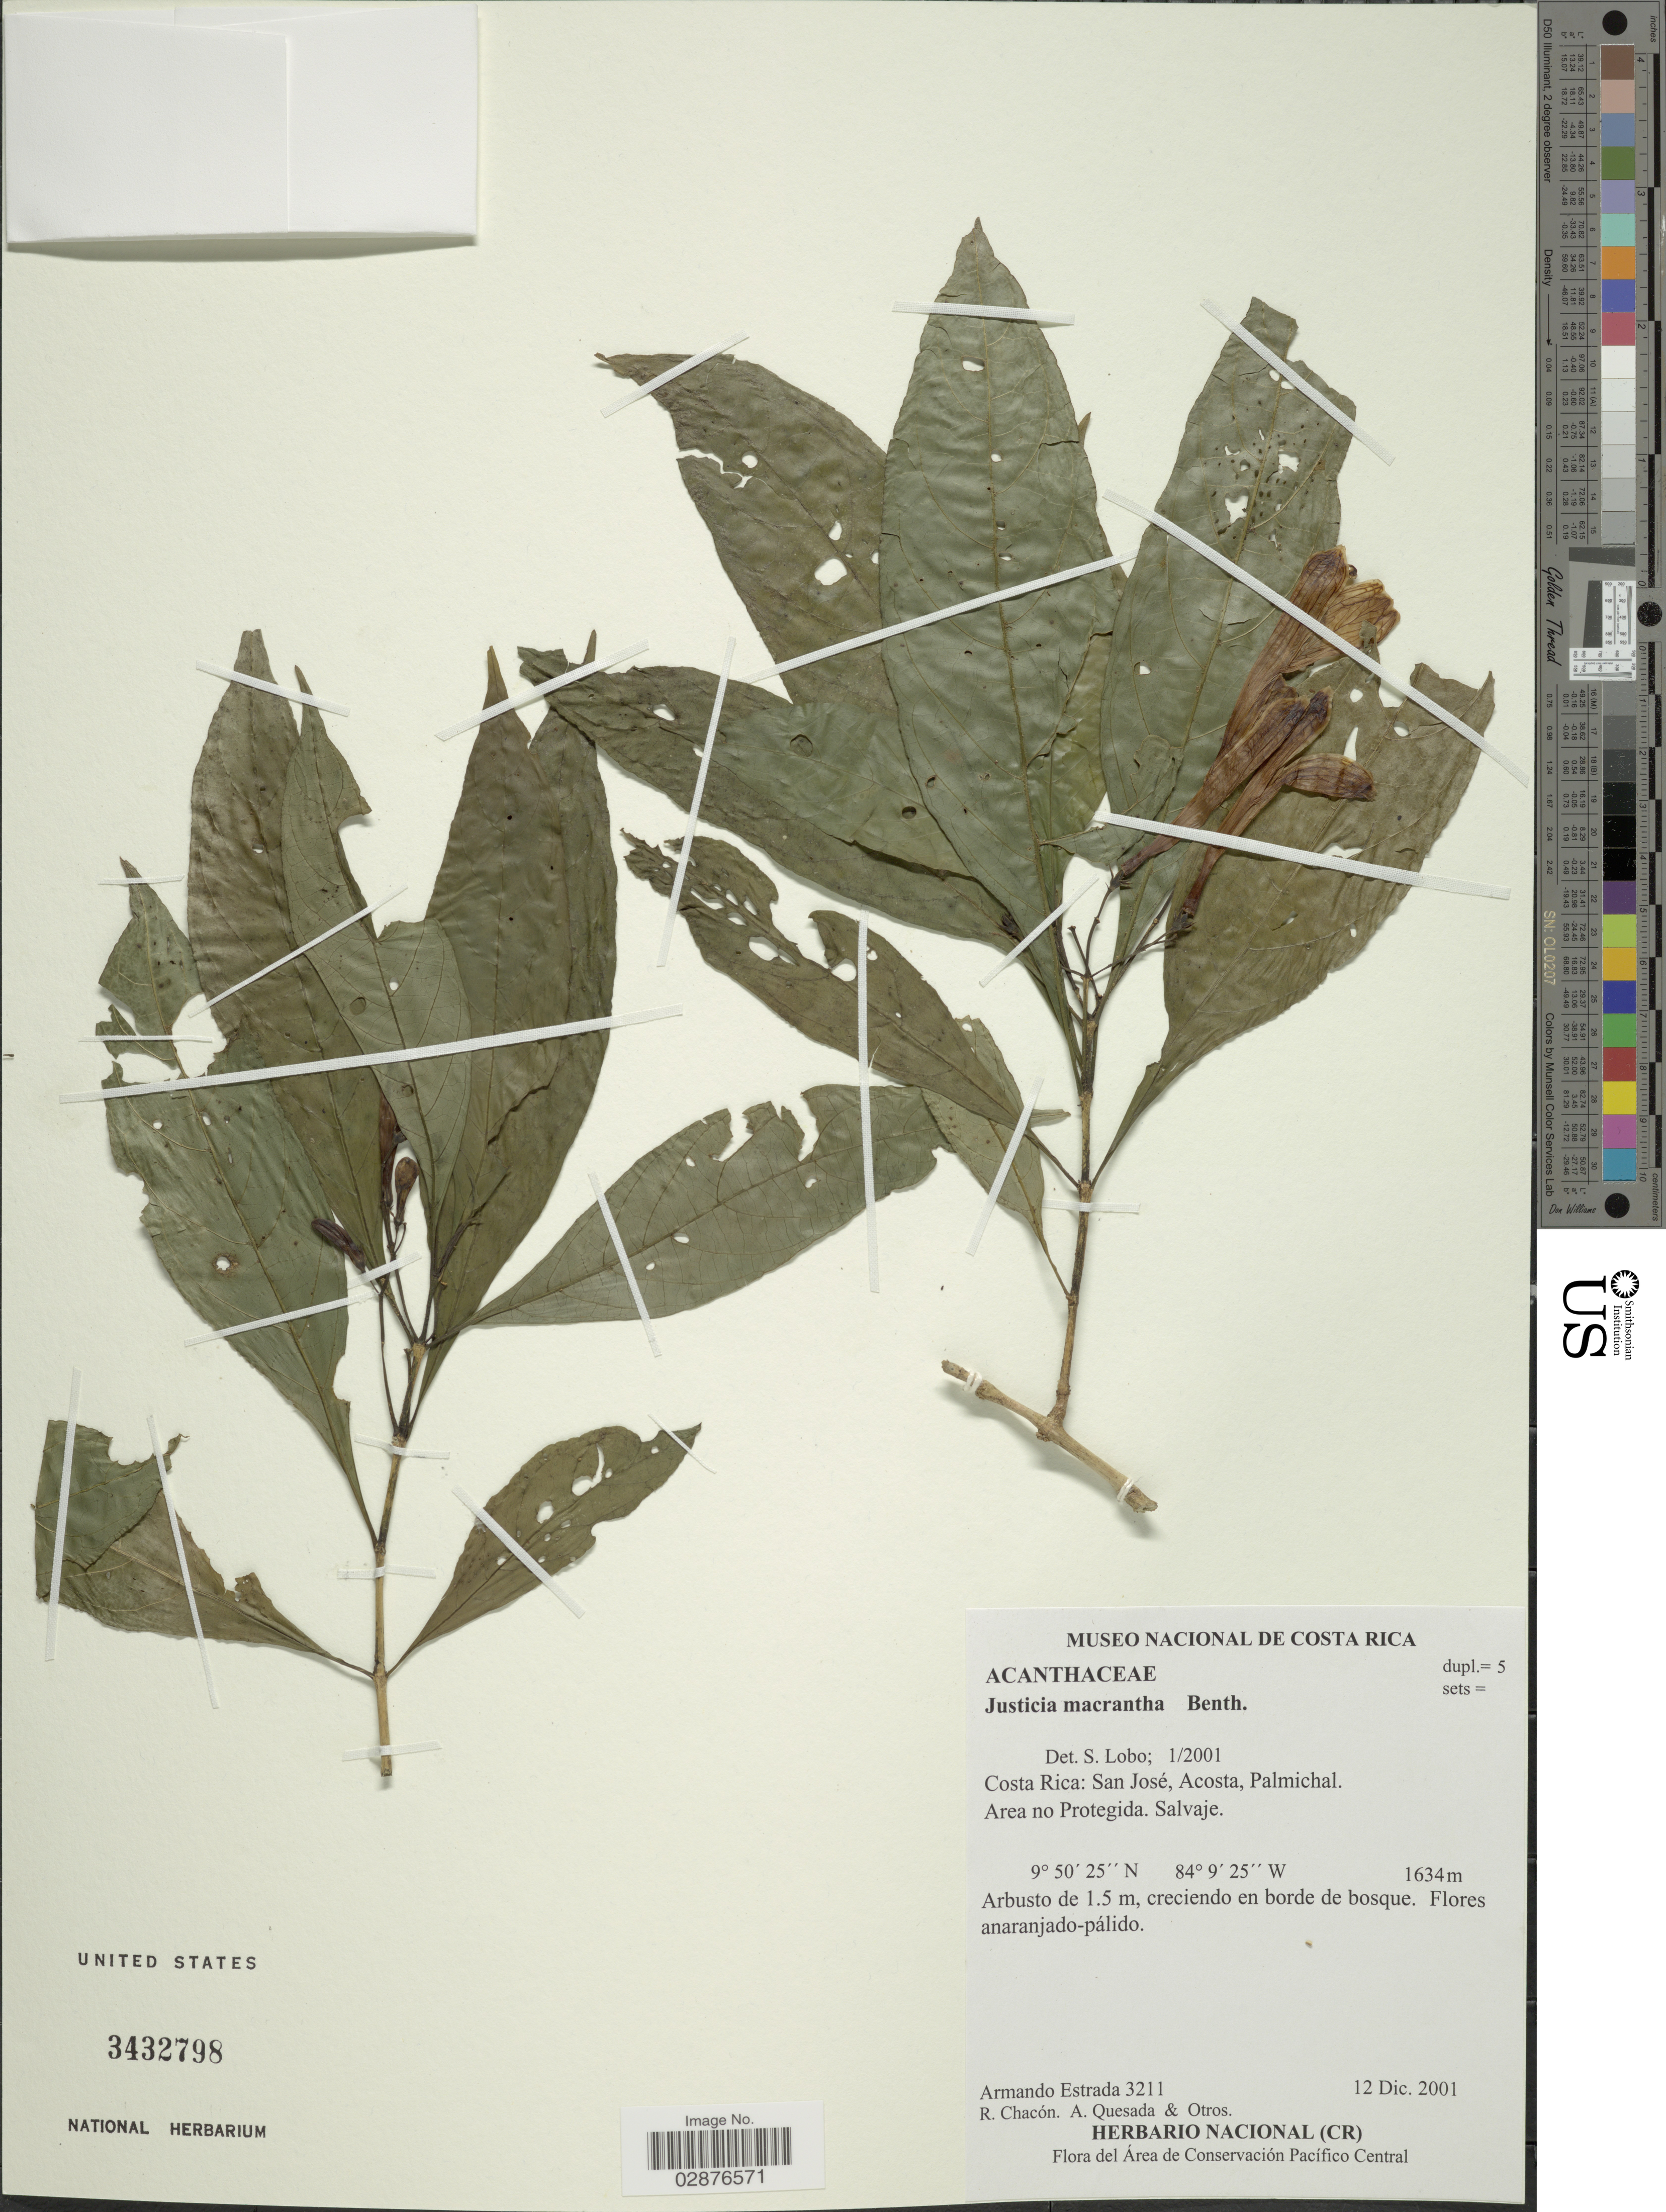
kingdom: Plantae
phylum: Tracheophyta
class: Magnoliopsida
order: Lamiales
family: Acanthaceae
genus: Justicia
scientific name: Justicia macrantha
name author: Benth.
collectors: A. Estrada, R. Chacón, A. Quesada & et al.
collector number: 3211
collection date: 2001-12-12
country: Costa Rica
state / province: San José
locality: Acosta, Palmichal. Area no Protegida. Salvaje.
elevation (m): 1634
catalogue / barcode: US 3432798